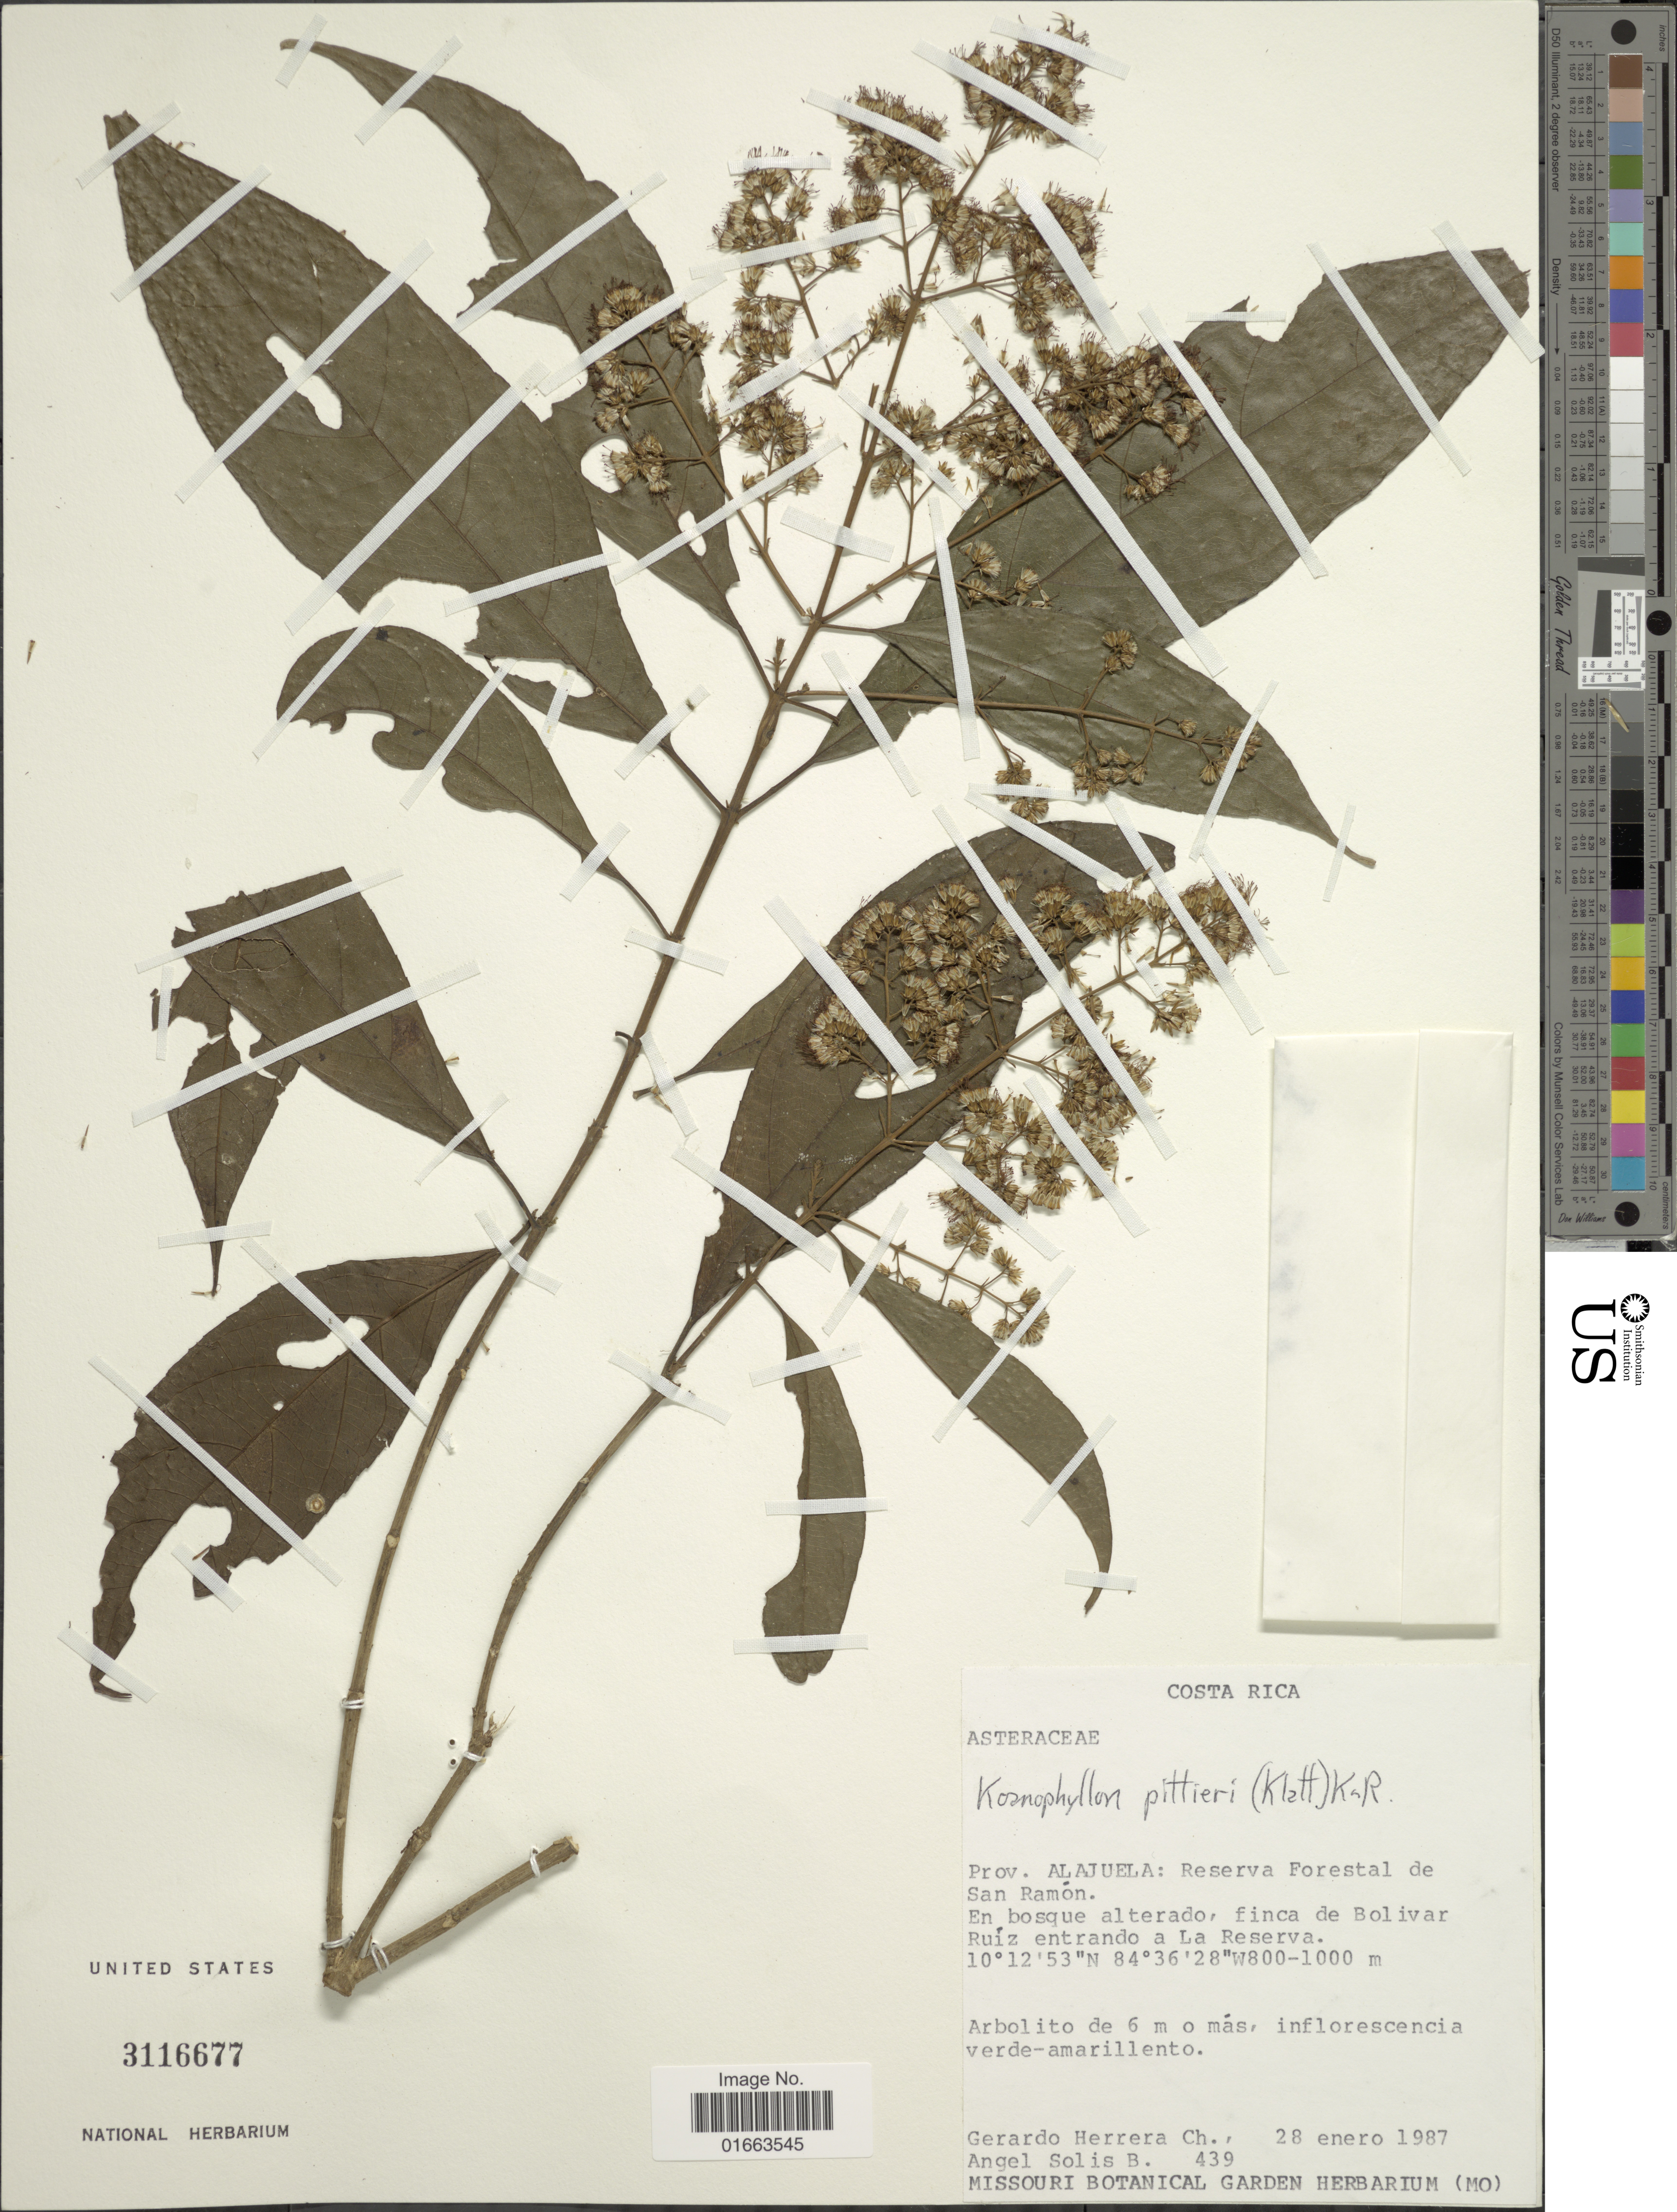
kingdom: Plantae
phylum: Tracheophyta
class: Magnoliopsida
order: Asterales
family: Asteraceae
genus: Koanophyllon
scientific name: Koanophyllon hylonoma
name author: (B.L. Rob.) R.M. King & H. Rob.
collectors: G. Herrera Ch. & A. Solis B.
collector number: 439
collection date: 1987-01-28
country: Costa Rica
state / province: Alajuela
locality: Reserva Forestal de San Ramón, en bosque alterado, finca de Bolivar Ruíz entrando a La Reserva, inforescencia verde-amarillento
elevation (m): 800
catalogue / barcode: US 3116677